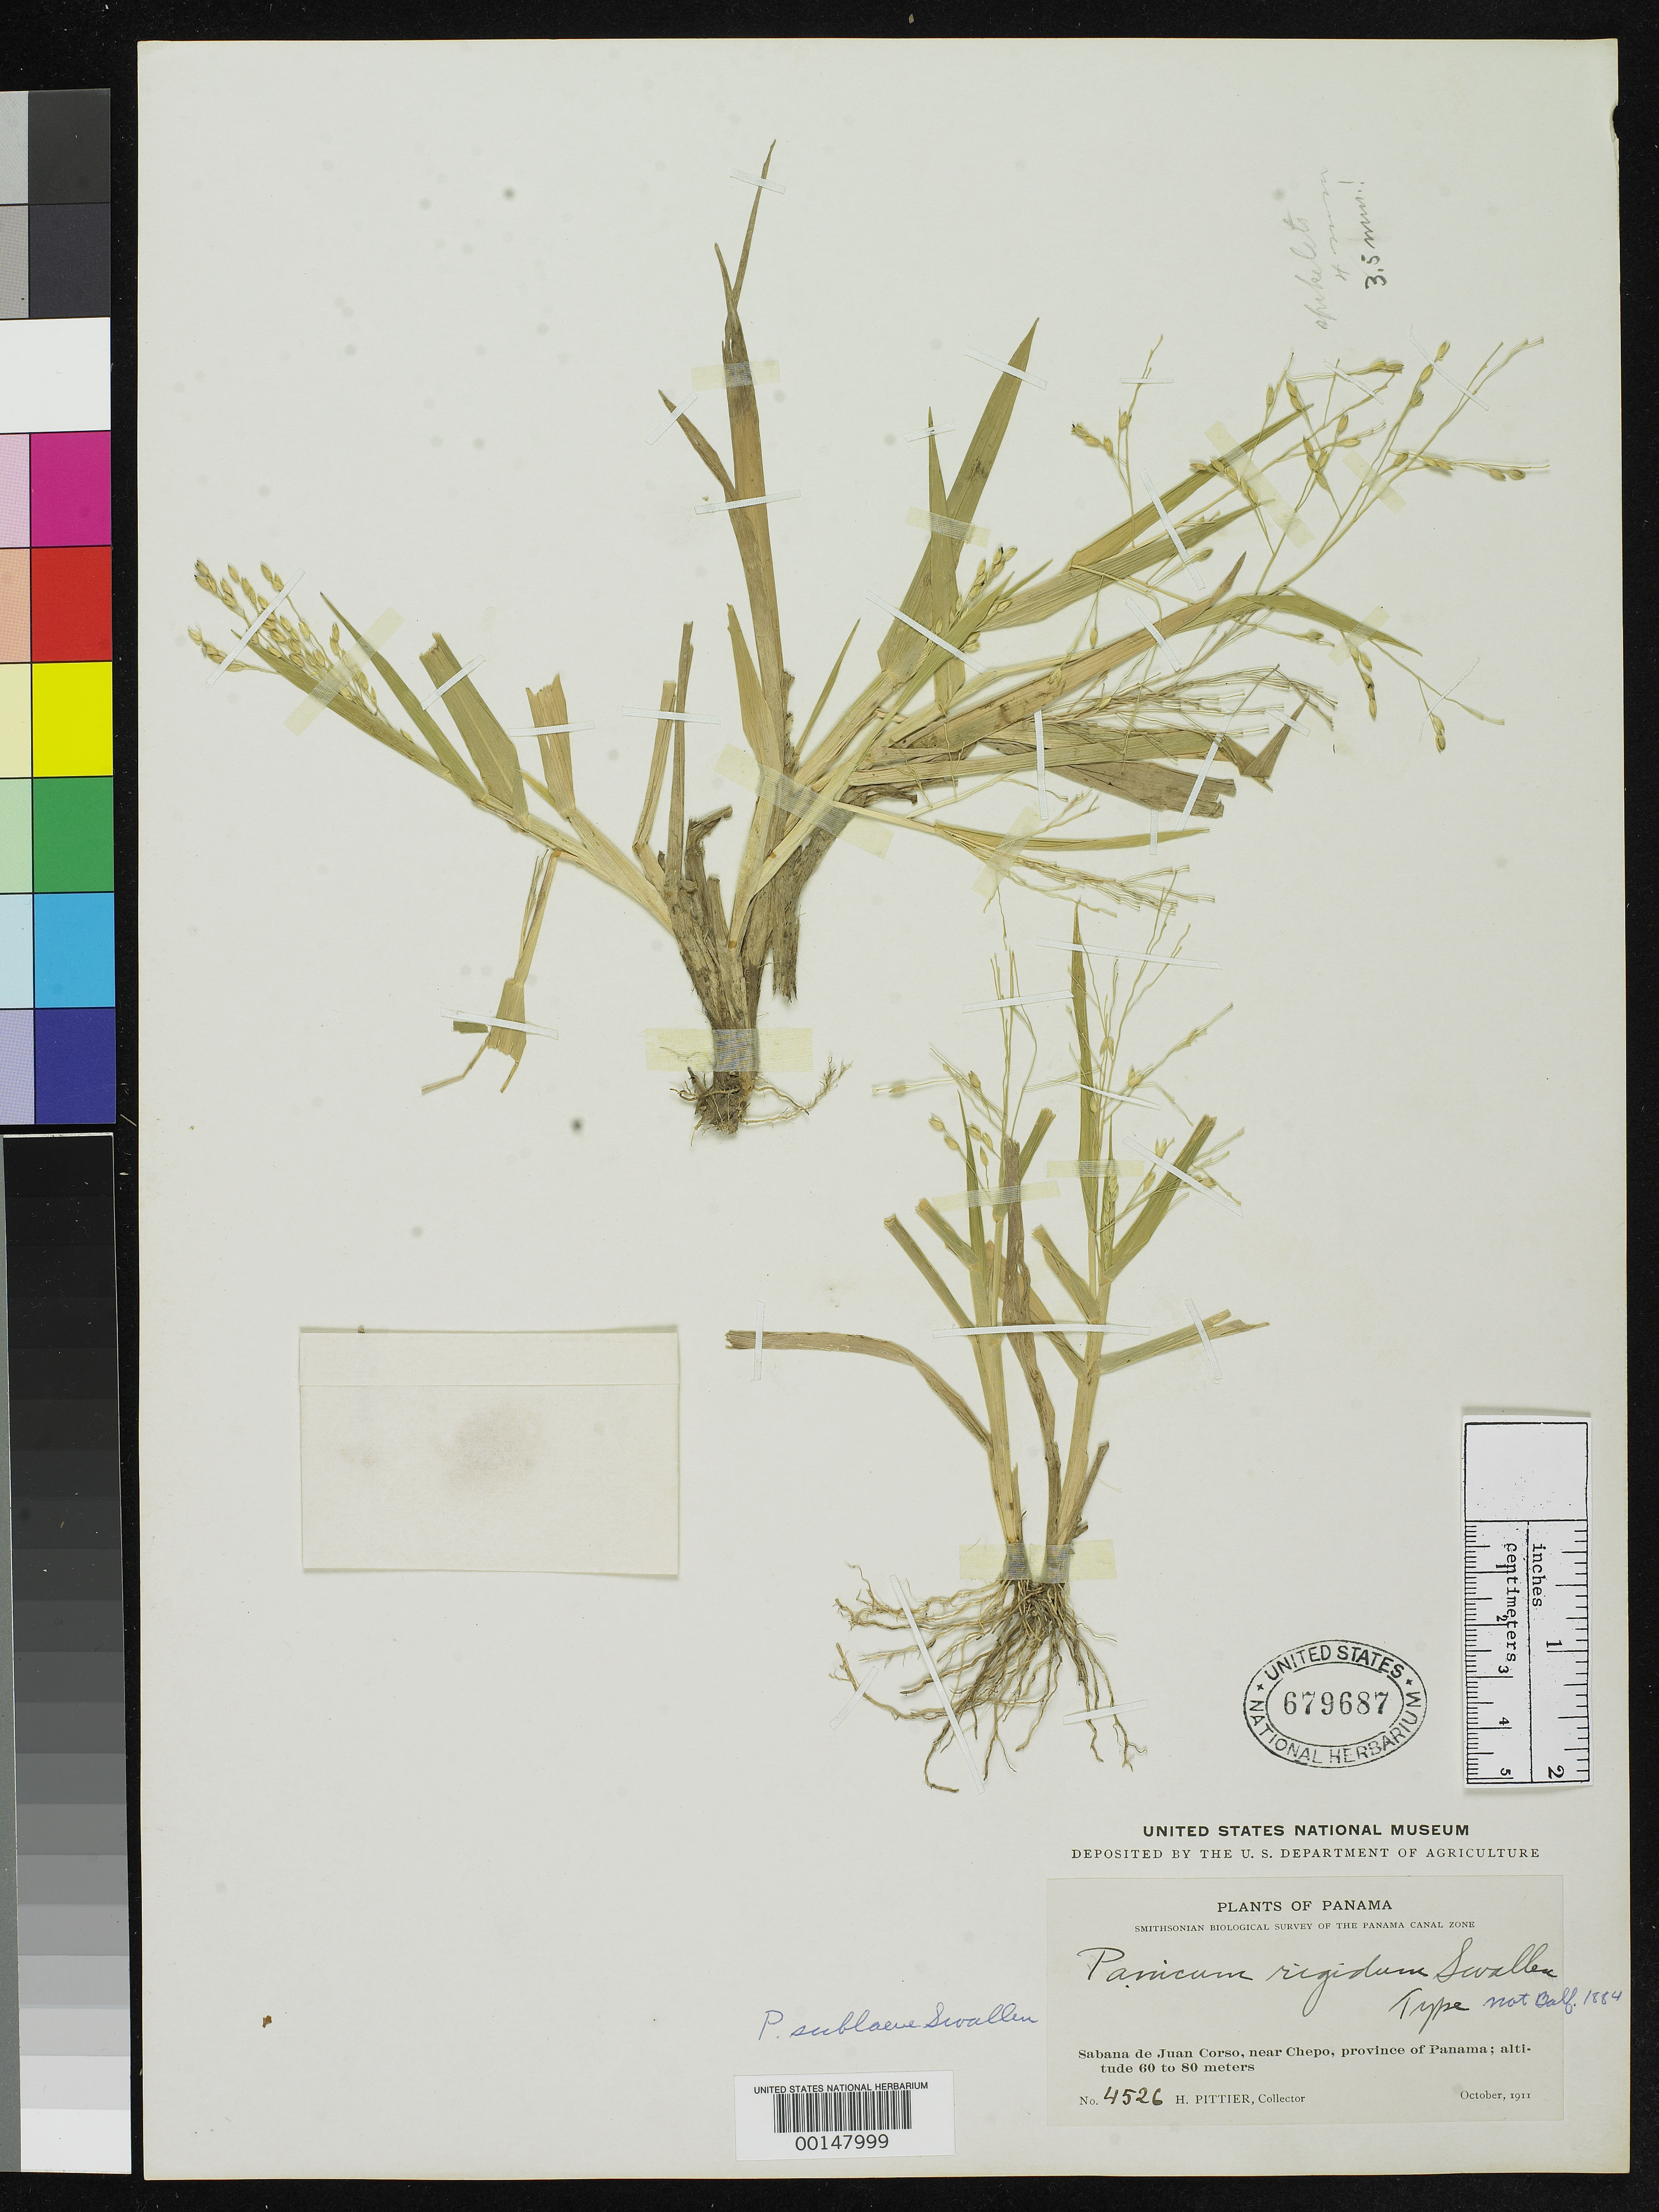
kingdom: Plantae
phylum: Tracheophyta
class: Liliopsida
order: Poales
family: Poaceae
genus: Panicum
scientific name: Panicum rigidum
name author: Swallen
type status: Holotype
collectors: H. F. Pittier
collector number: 4526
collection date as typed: Oct 1911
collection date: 1911-10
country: Panama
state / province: Panamá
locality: Sabana de Juan Corso, near Chepo.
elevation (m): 60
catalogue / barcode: US 679687